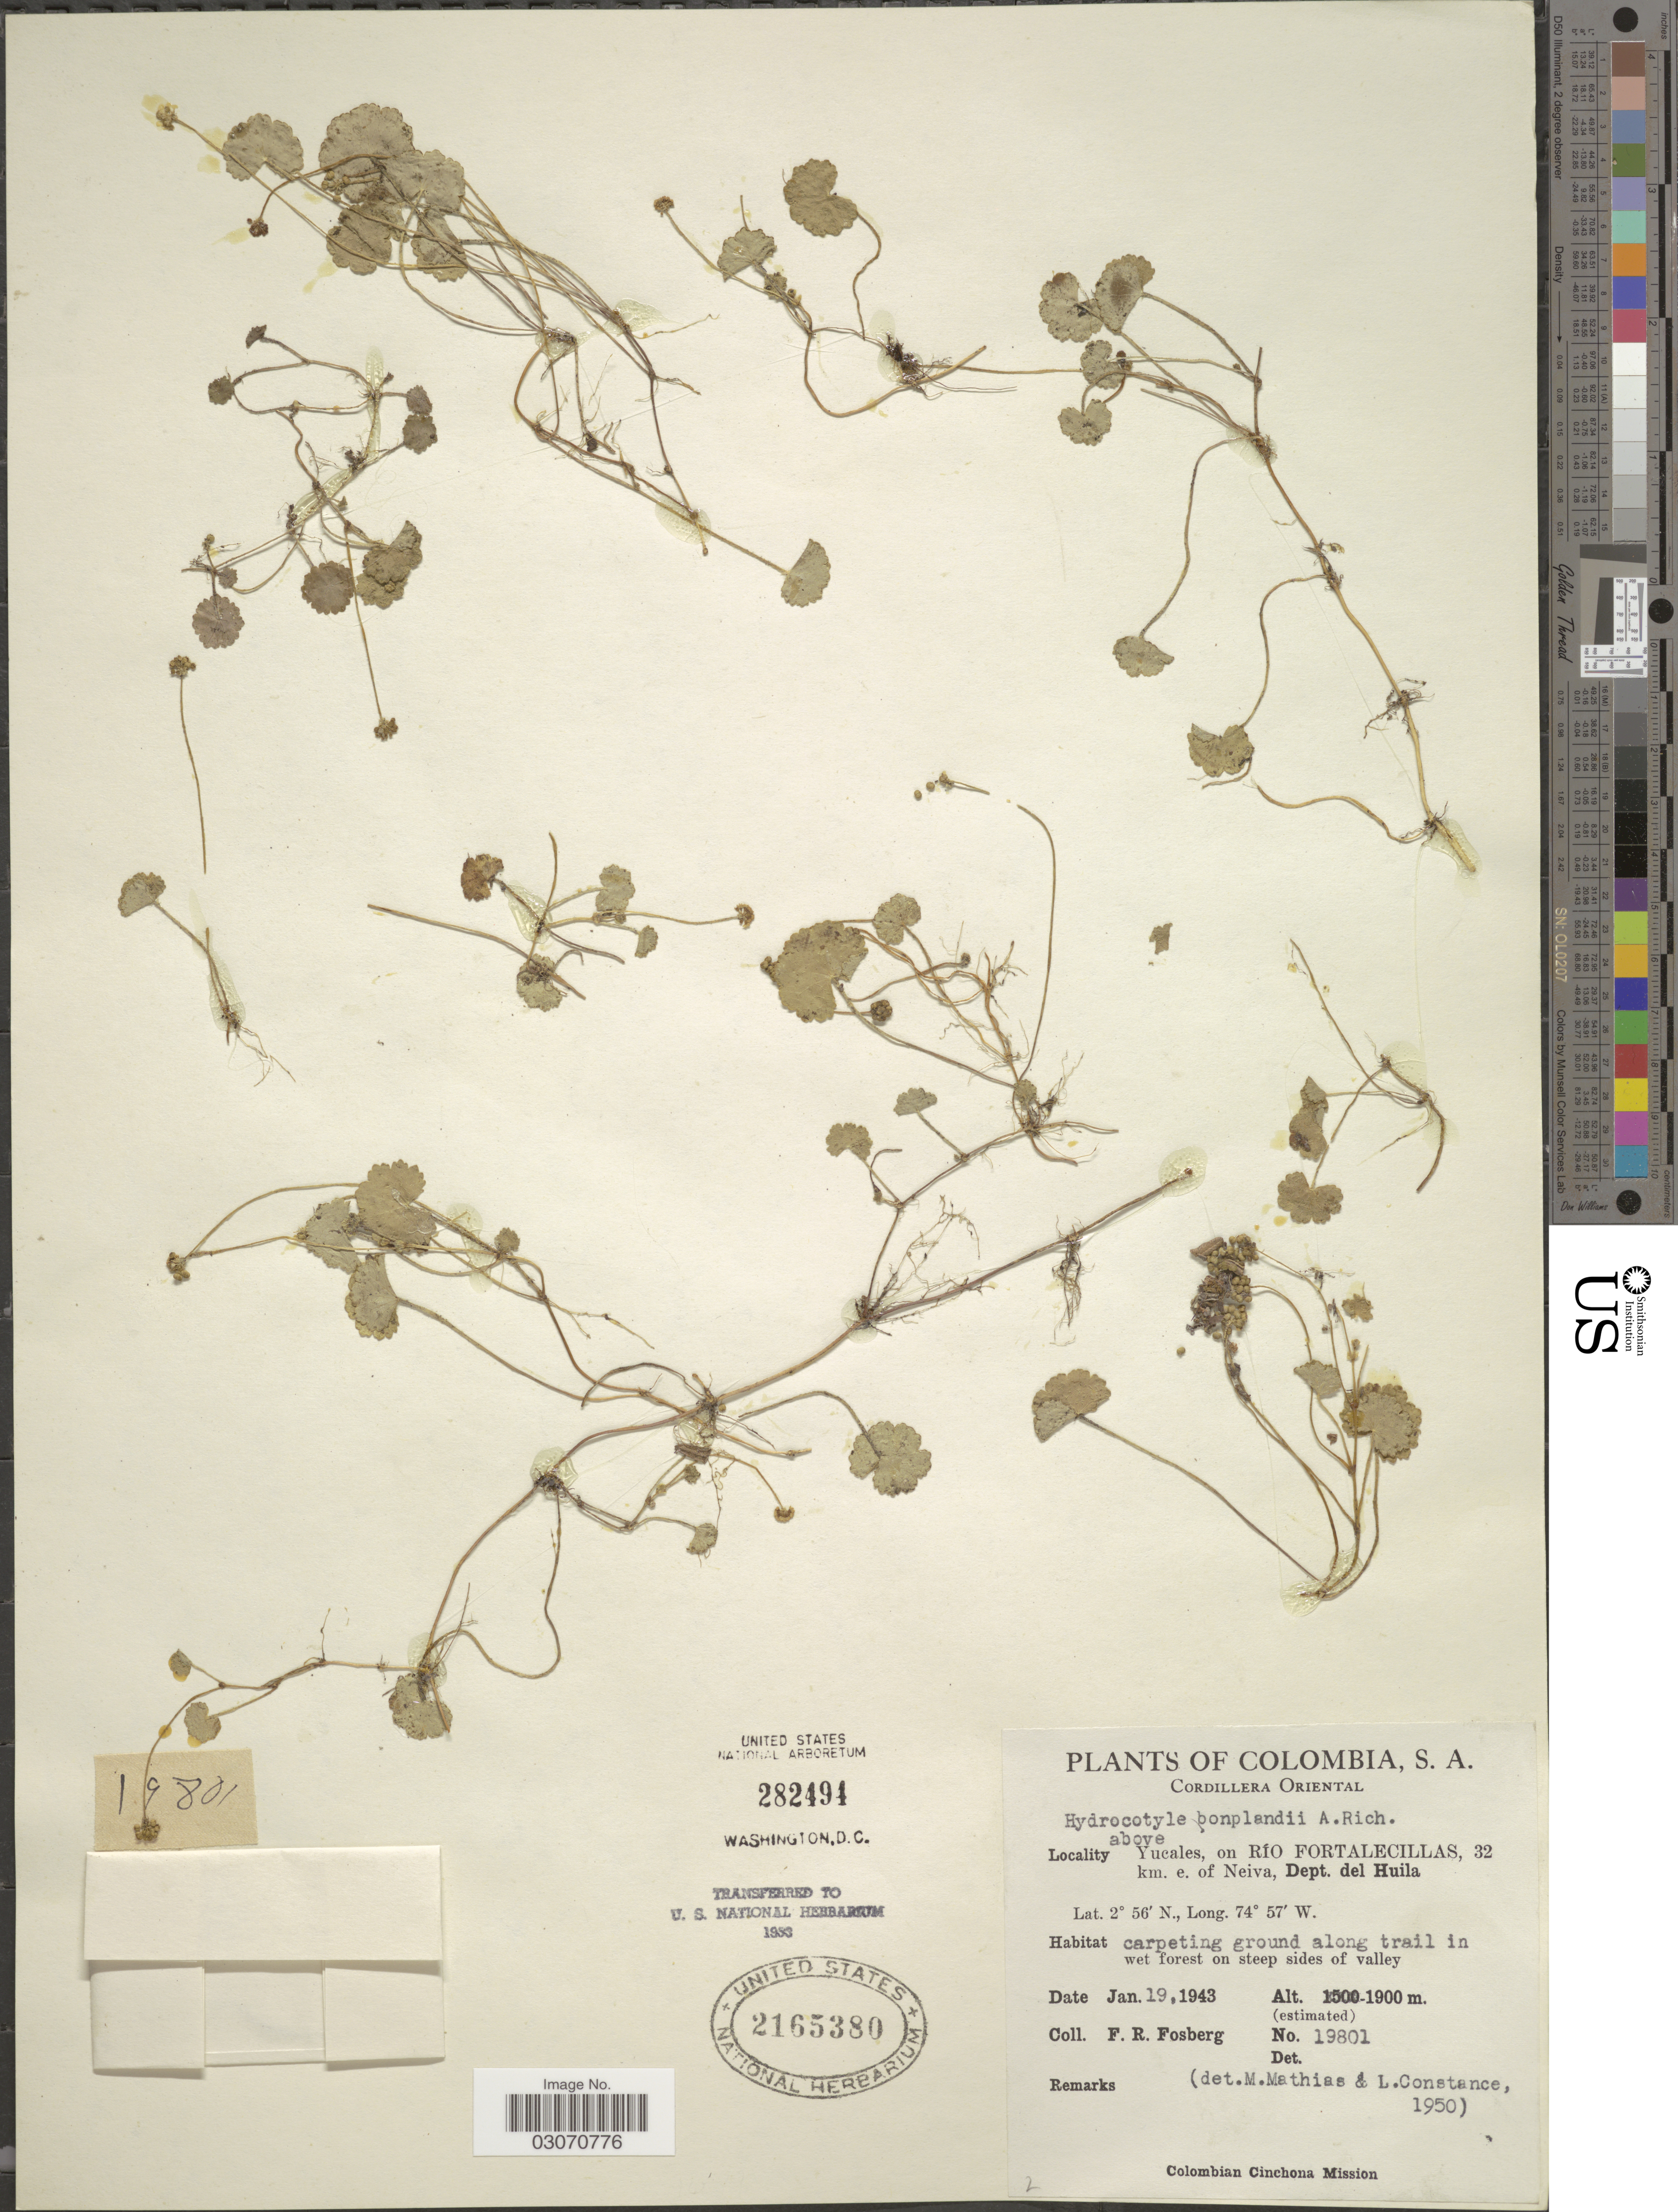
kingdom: Plantae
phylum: Tracheophyta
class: Magnoliopsida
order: Apiales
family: Araliaceae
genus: Hydrocotyle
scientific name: Hydrocotyle bonplandii var. bonplandii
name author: A. Rich.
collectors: F. R. Fosberg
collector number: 19801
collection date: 1943-01-19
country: Colombia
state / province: Huila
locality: Cordillera Oriental, above Yucales, on Río Fortalecillas, 32 km. e. of Neiva, Dept. del Huila.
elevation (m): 1900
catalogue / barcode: US 2165380